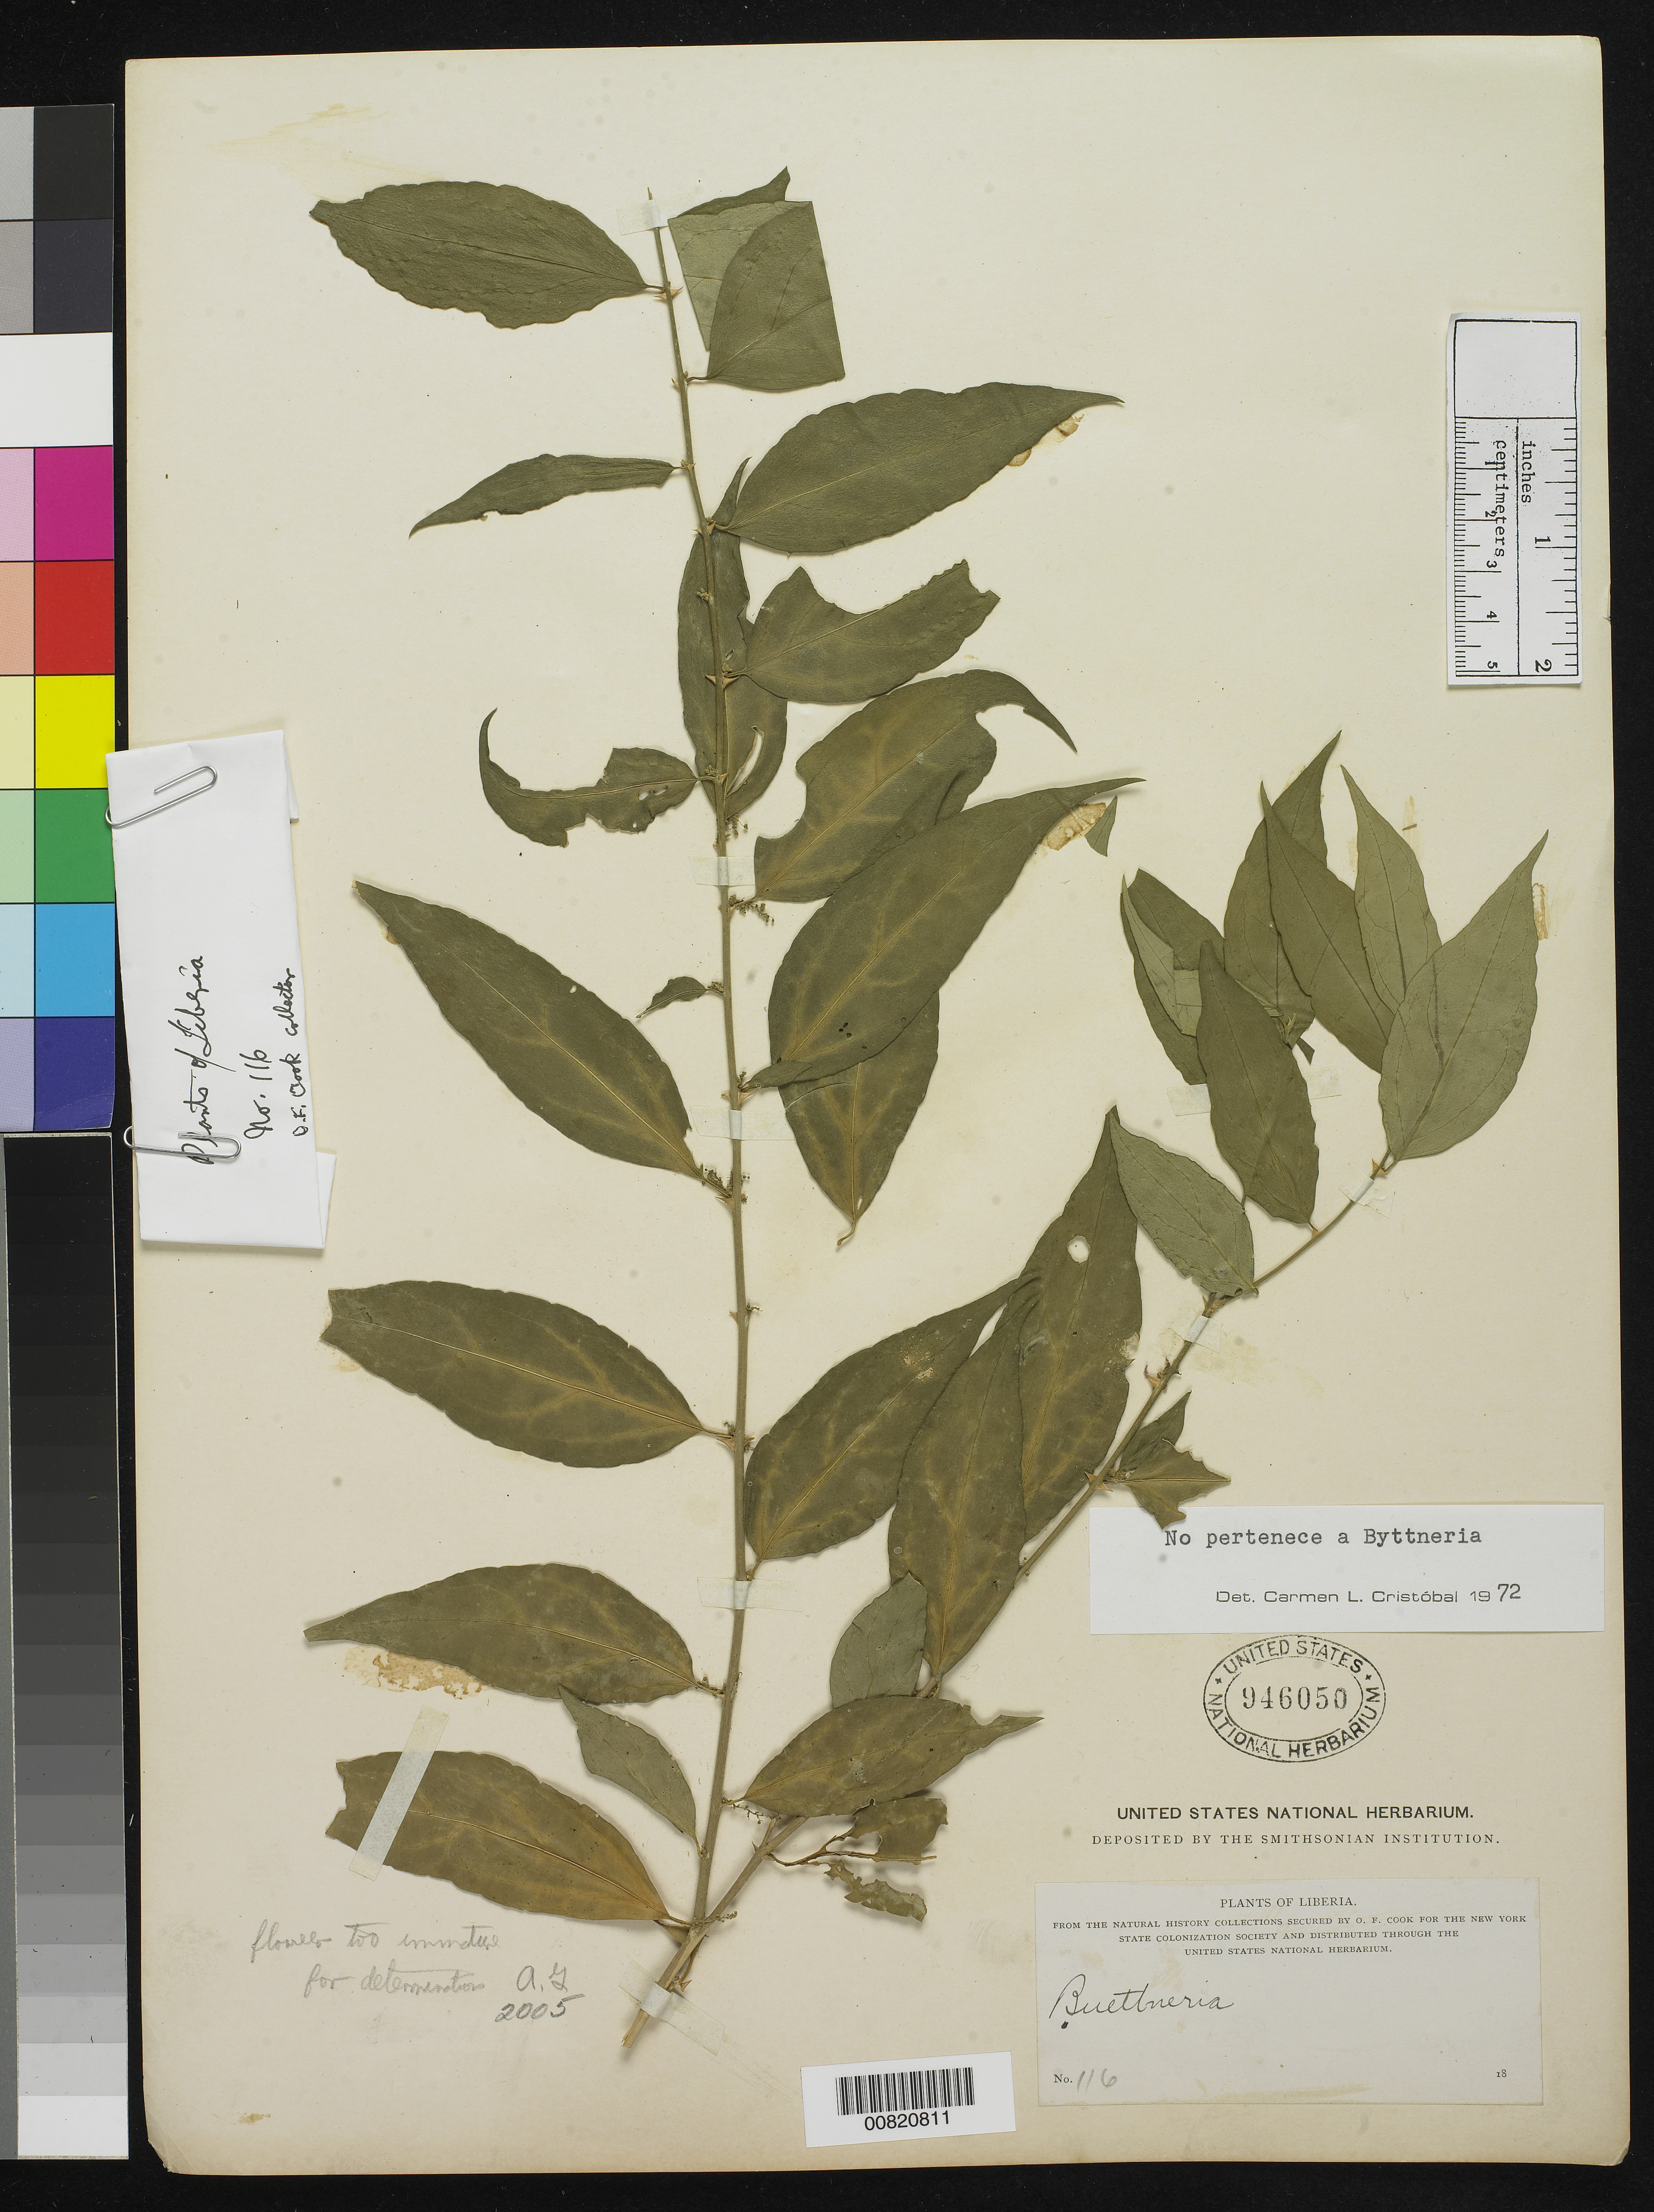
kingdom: Plantae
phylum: Tracheophyta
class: Polypodiopsida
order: Hymenophyllales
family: Hymenophyllaceae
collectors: O. F. Cook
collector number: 116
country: Liberia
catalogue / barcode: US 946050